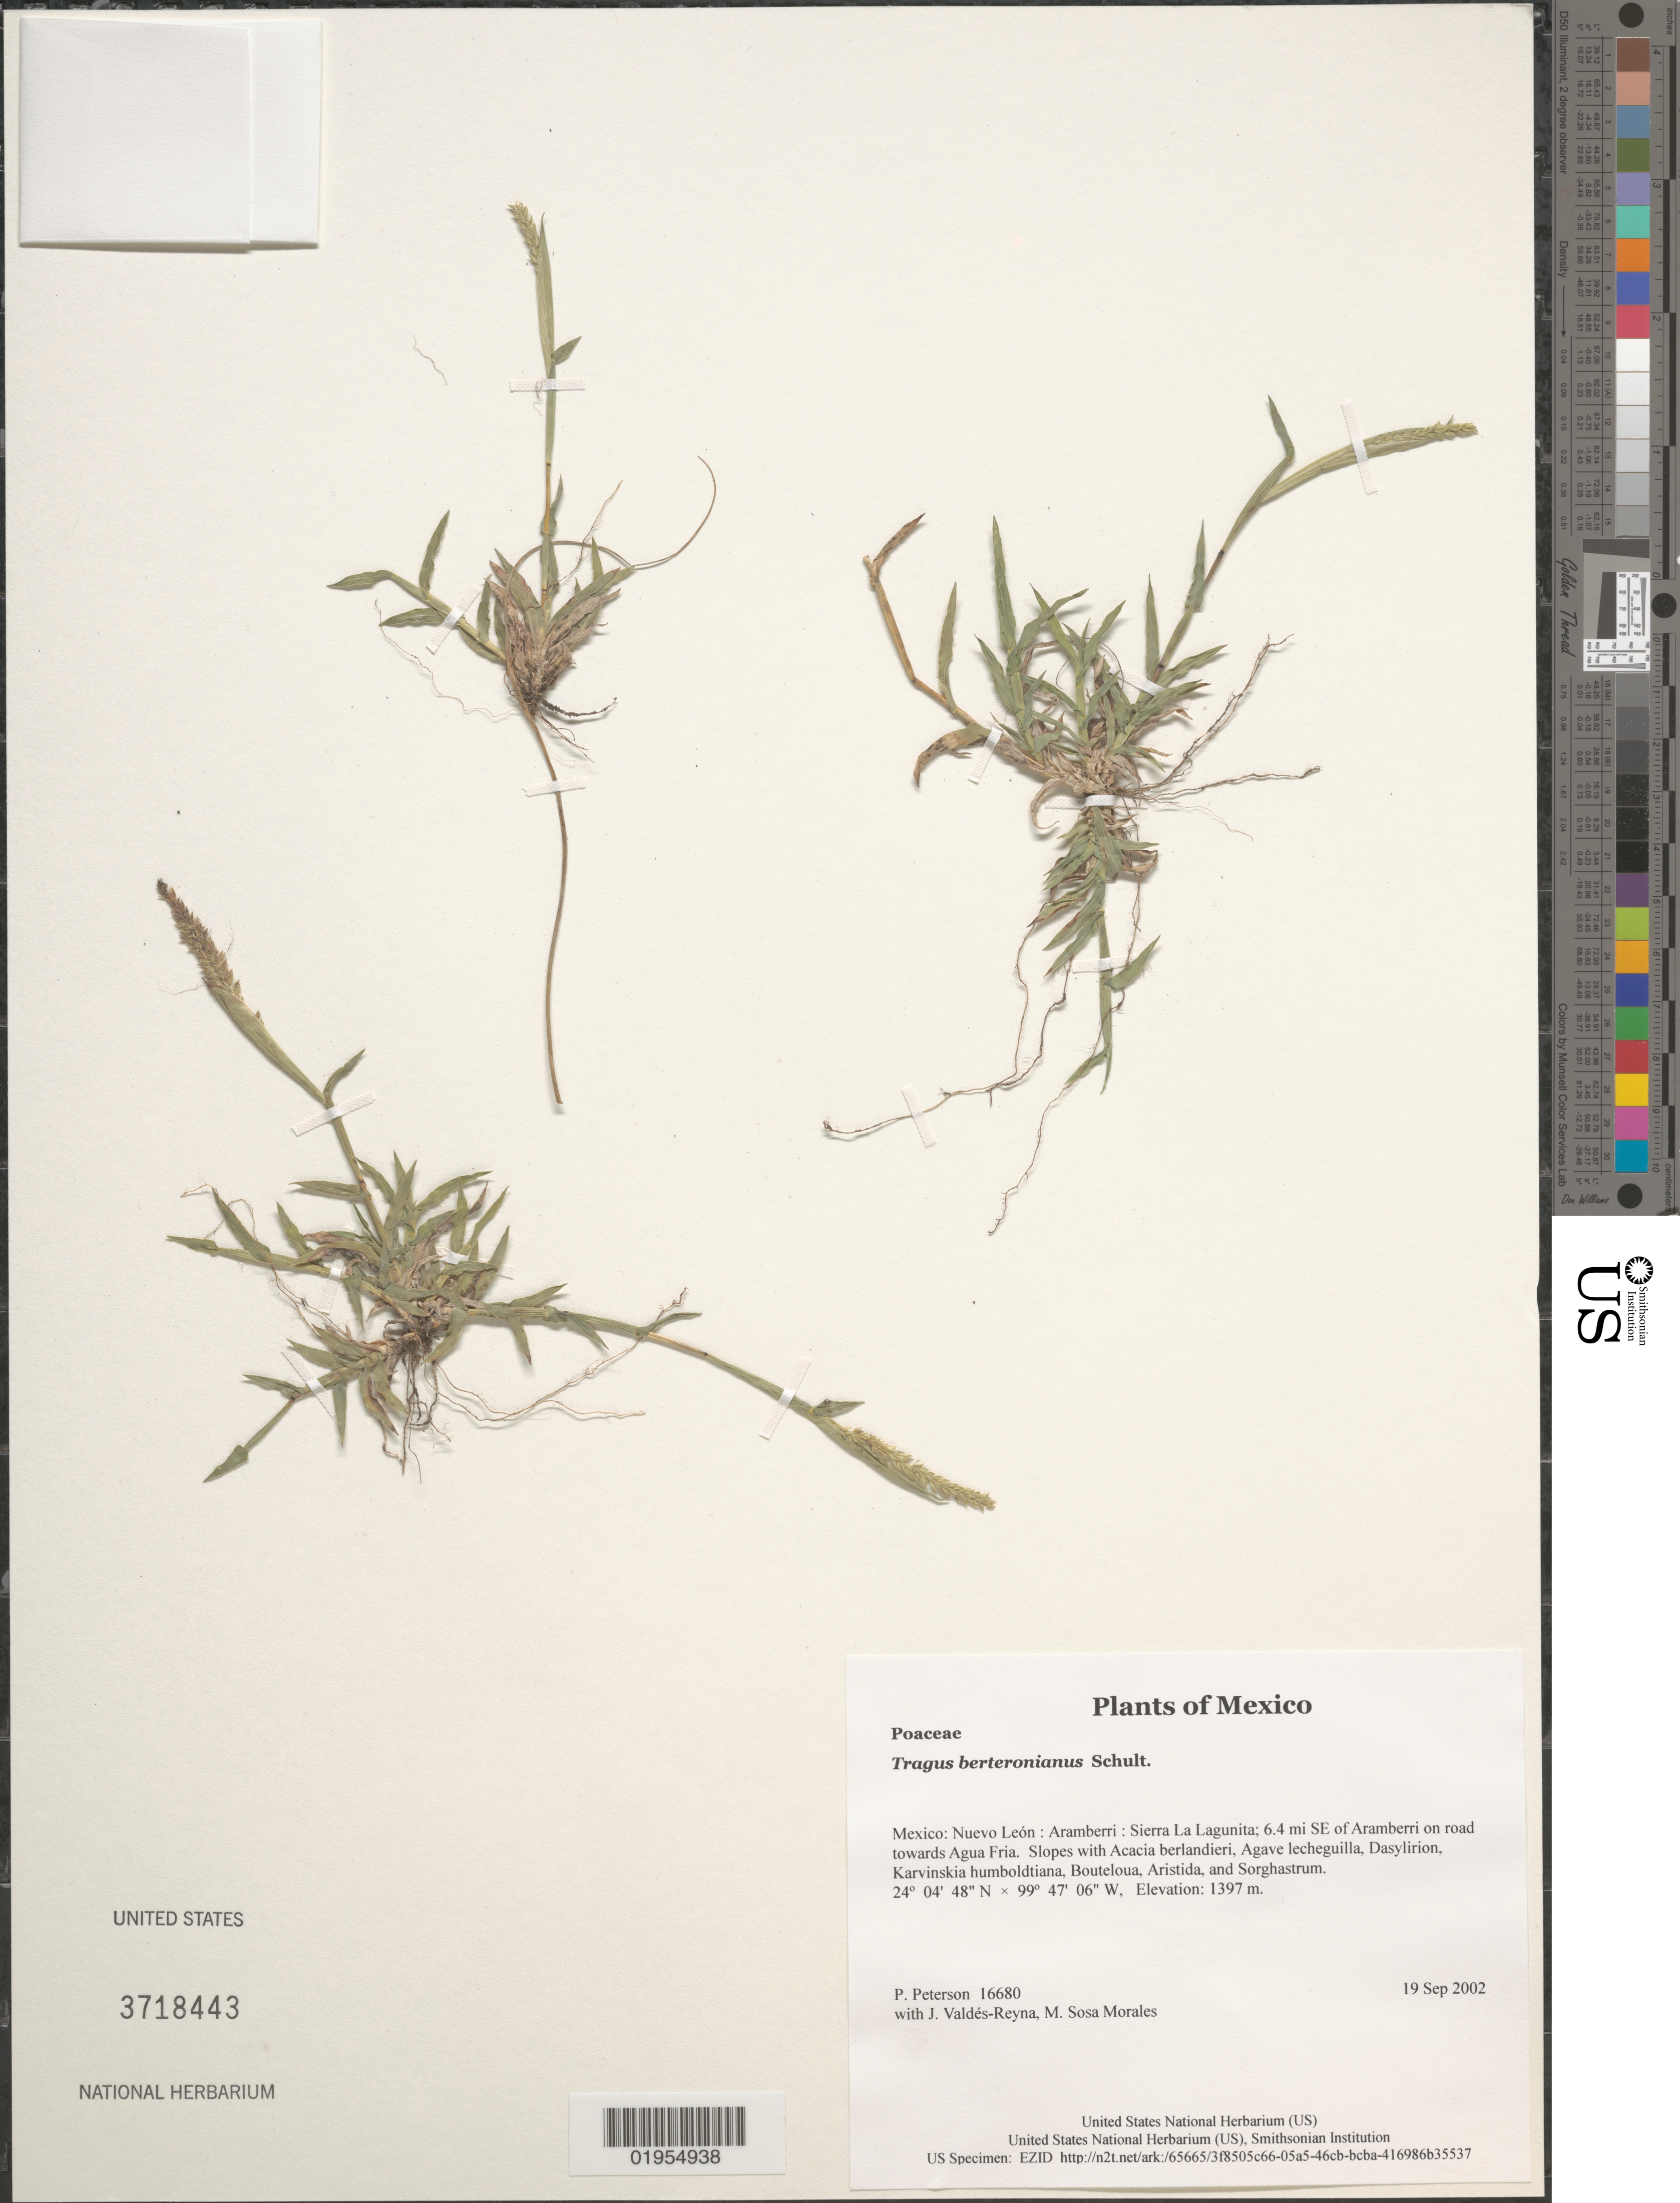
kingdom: Plantae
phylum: Tracheophyta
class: Liliopsida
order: Poales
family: Poaceae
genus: Tragus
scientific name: Tragus berteronianus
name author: Schult.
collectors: P. M. Peterson, J. Valdés-Reyna & M. Sosa Morales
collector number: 16680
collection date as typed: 19 Sep 2002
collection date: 2002-09-19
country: Mexico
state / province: Nuevo León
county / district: Aramberri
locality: Sierra La Lagunita; 6.4 mi SE of Aramberri on road towards Agua Fria. Slopes with Acacia berlandieri, Agave lecheguilla, Dasylirion, Karvinskia humboldtiana, Bouteloua, Aristida, and Sorghastrum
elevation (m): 1397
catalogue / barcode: US 3718443